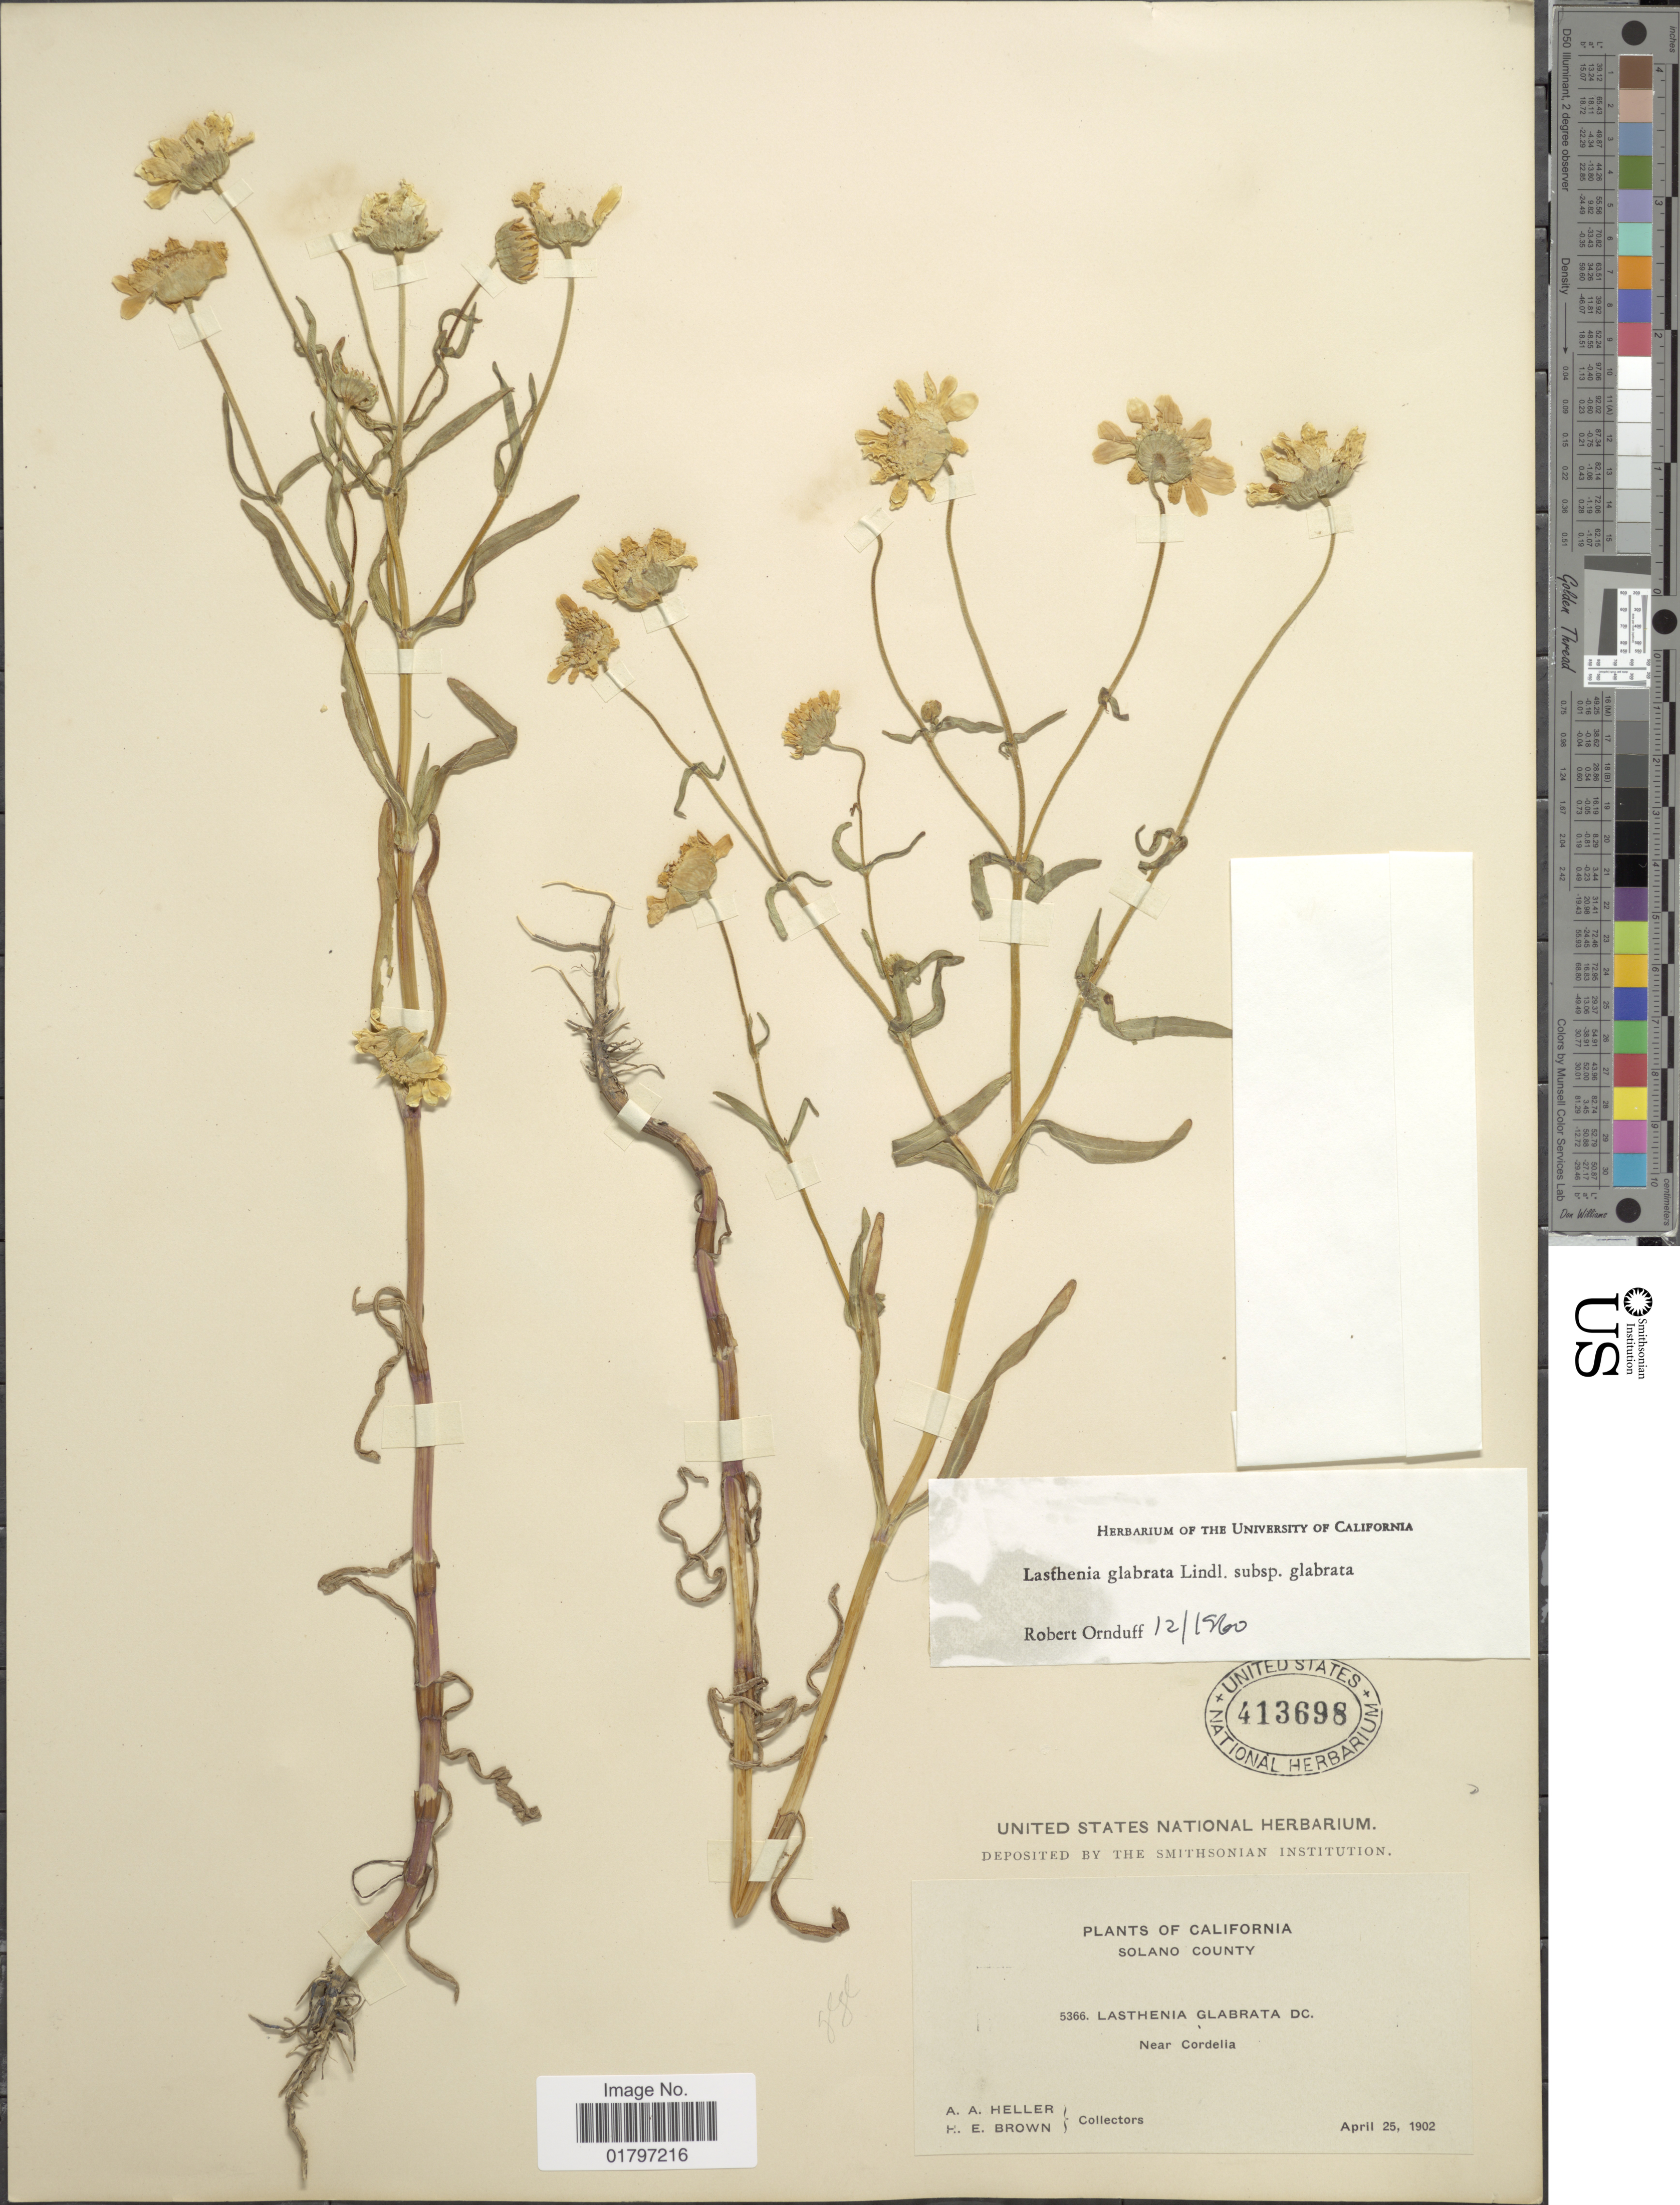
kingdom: Plantae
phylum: Tracheophyta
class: Magnoliopsida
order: Asterales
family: Asteraceae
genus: Lasthenia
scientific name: Lasthenia glabrata subsp. glabrata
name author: Lindl.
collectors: A. A. Heller & H. E. Brown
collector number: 5366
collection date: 1902-04-25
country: United States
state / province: California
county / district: Solano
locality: Solano County. Near Cordelia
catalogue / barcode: US 413698